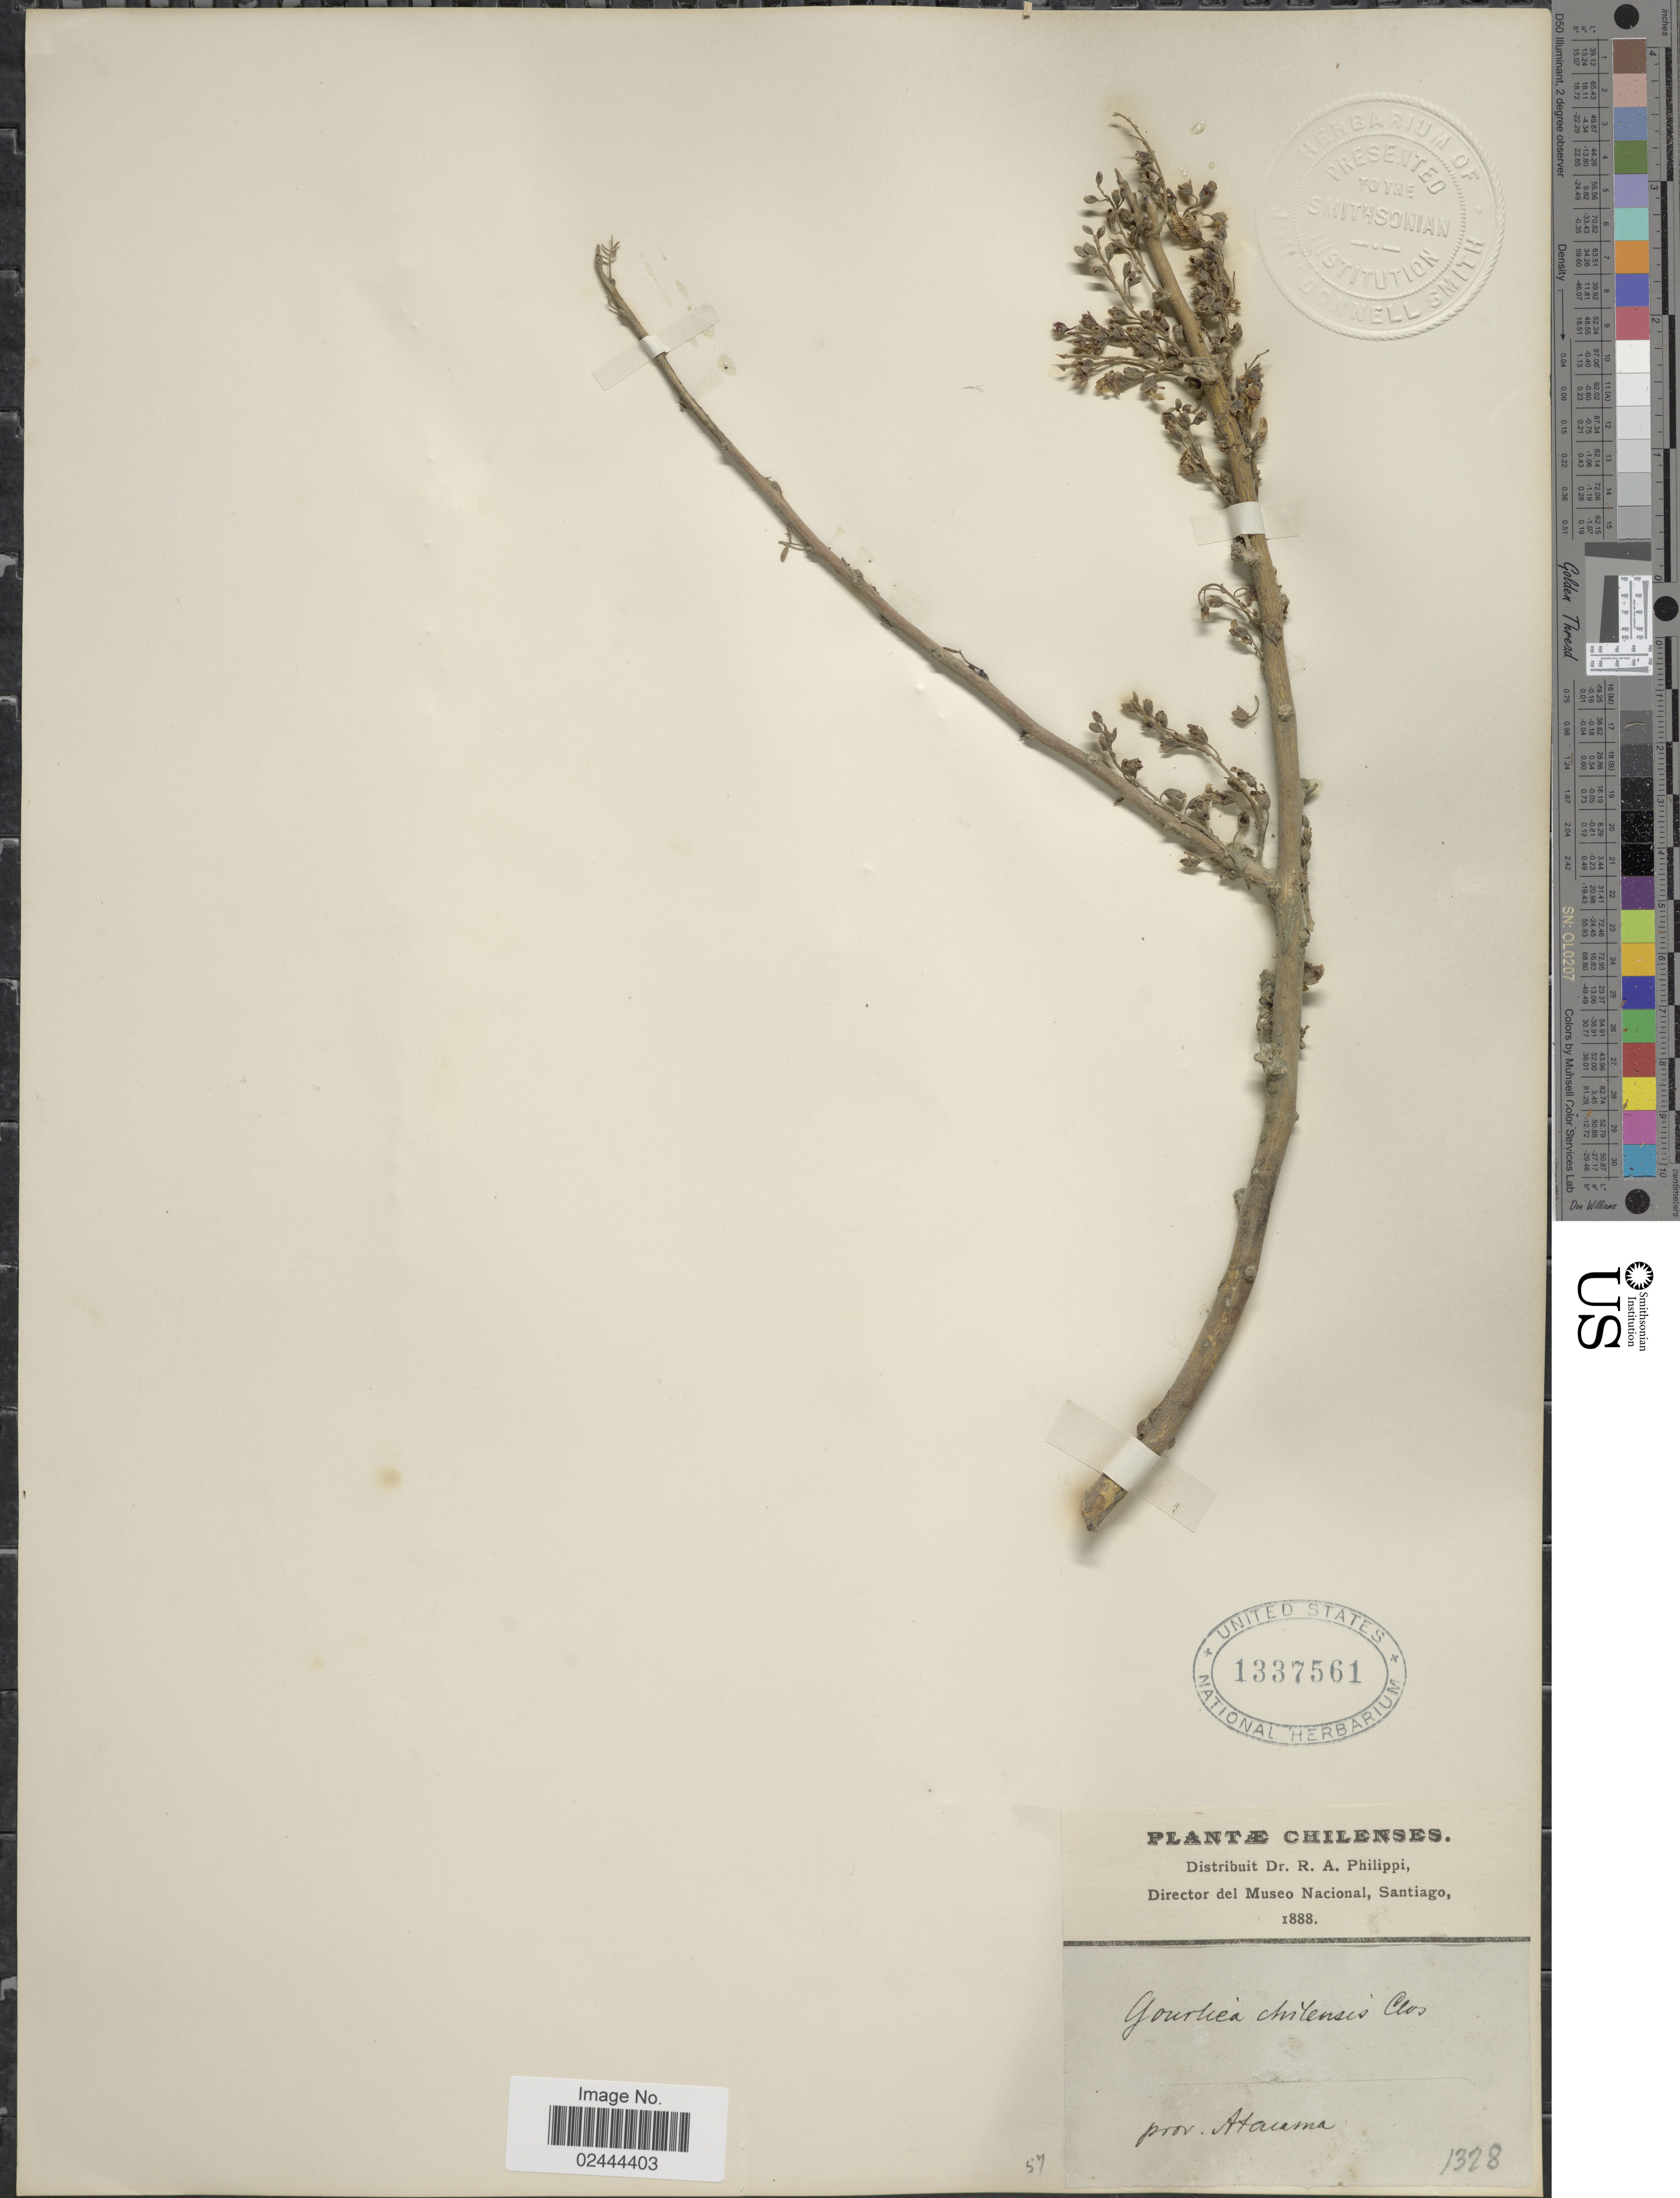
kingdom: Plantae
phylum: Tracheophyta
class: Magnoliopsida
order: Fabales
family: Fabaceae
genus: Geoffroea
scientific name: Geoffroea decorticans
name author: (Gillies ex Hook. & Arn.) Burkart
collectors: R. A. Philippi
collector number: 1328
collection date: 1888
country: Chile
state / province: Atacama (III)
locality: Prov. Atacama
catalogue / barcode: US 1337561